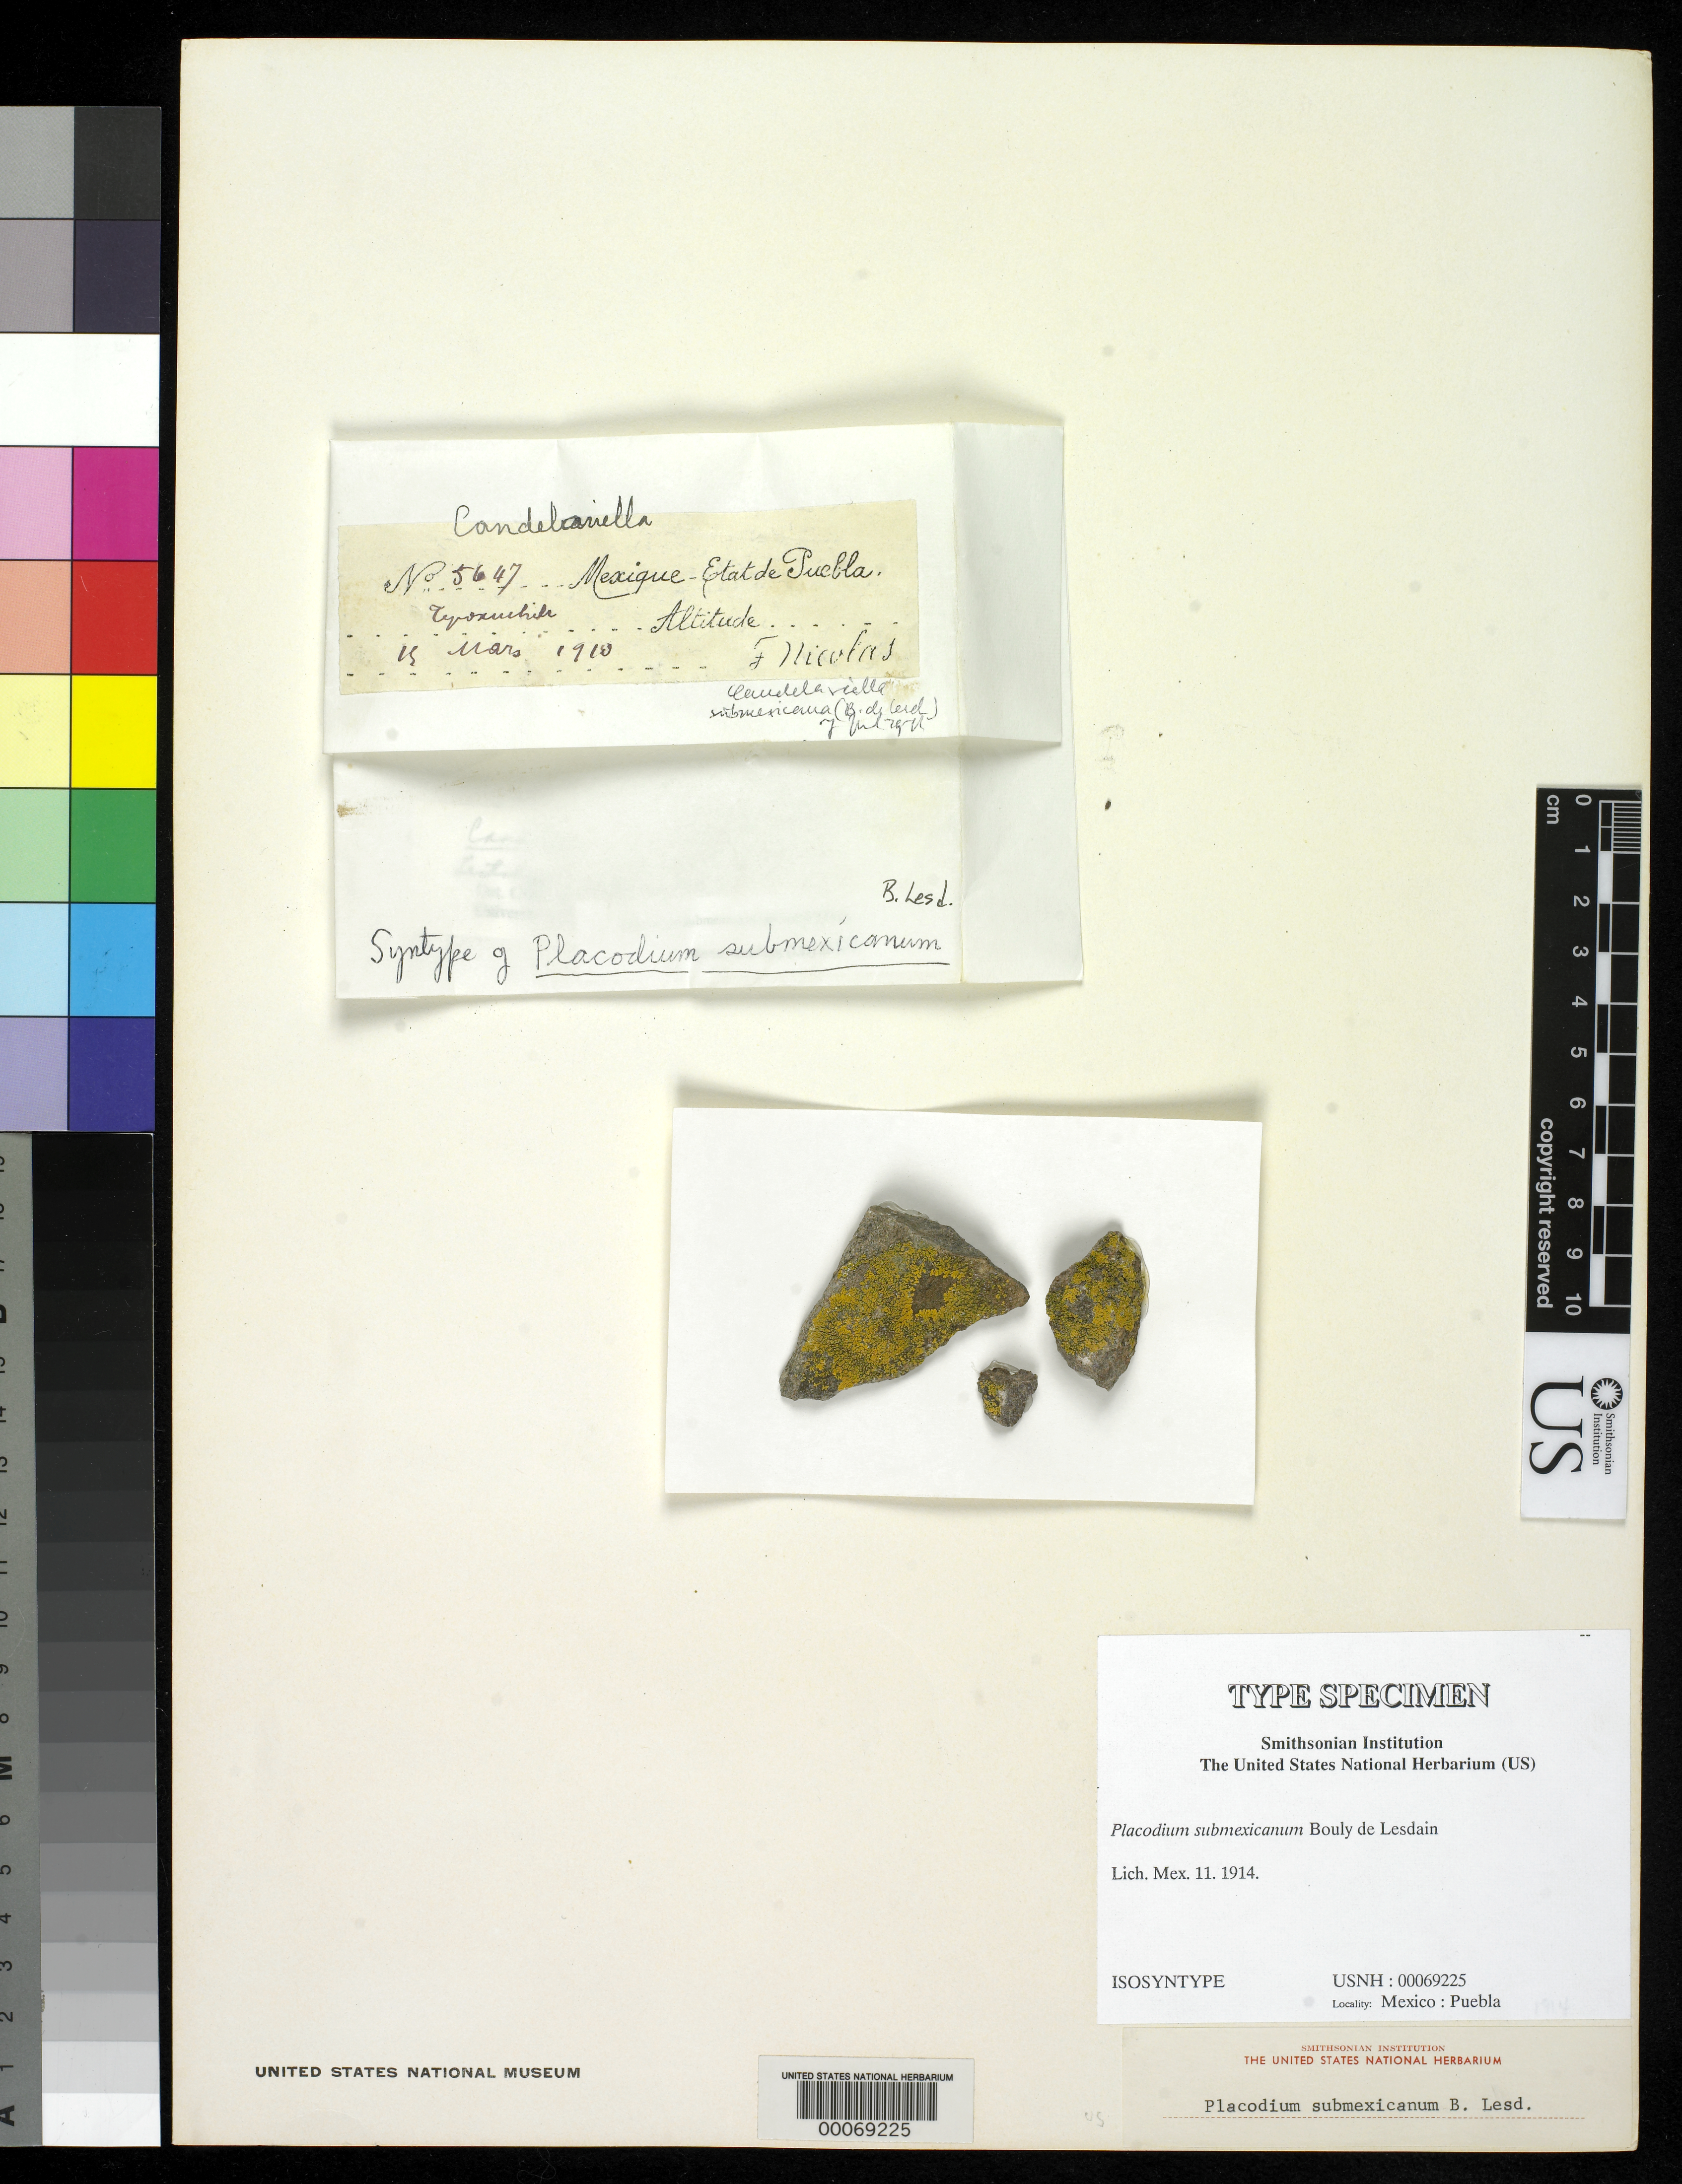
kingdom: Fungi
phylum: Ascomycota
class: Lecanoromycetes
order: Teloschistales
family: Teloschistaceae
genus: Placodium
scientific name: Placodium submexicanum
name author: B. de Lesd.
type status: Isosyntype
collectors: M. Nicolas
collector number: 5647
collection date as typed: Mar 1910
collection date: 1910-03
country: Mexico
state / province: Puebla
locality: Tepoxuchitl.